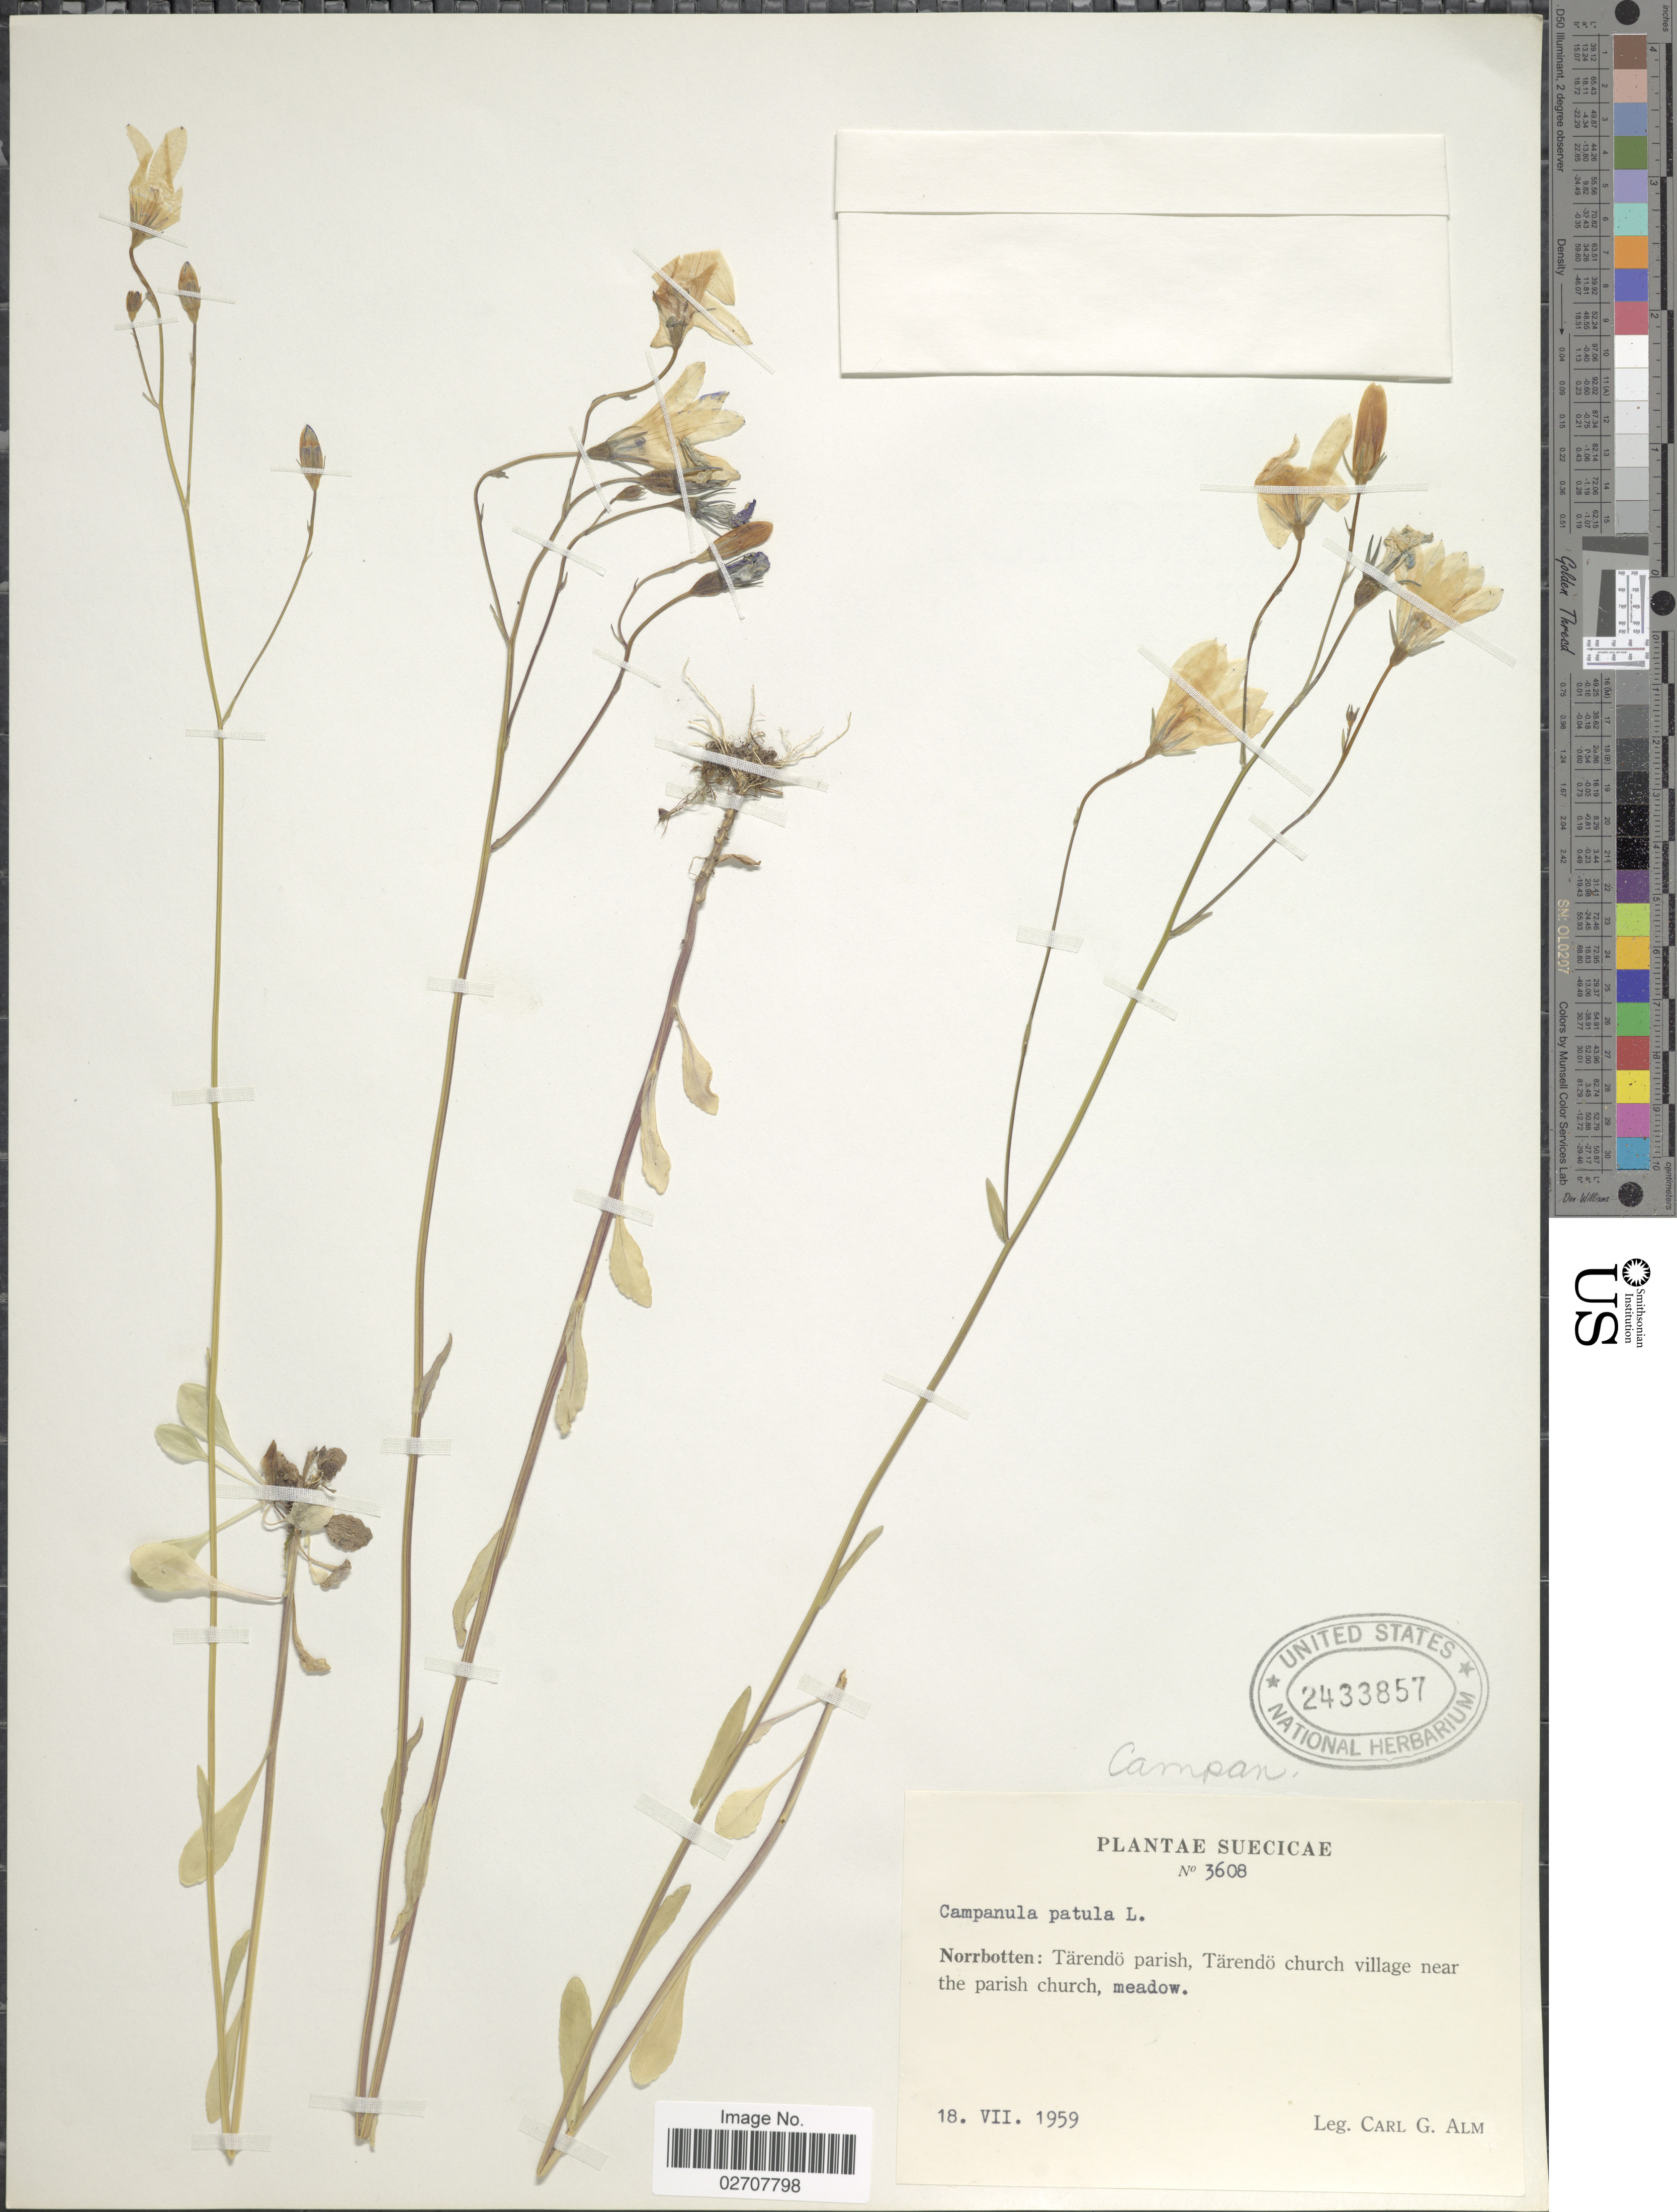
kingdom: Plantae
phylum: Tracheophyta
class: Magnoliopsida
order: Asterales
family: Campanulaceae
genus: Campanula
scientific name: Campanula patula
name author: L.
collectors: C. G. Alm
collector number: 3608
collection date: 1959-07-18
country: Sweden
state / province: Norrbotten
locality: Suecicae. Norrbotten: Tarendo parish, Tarendo church village near the parish church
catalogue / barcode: US 2433857